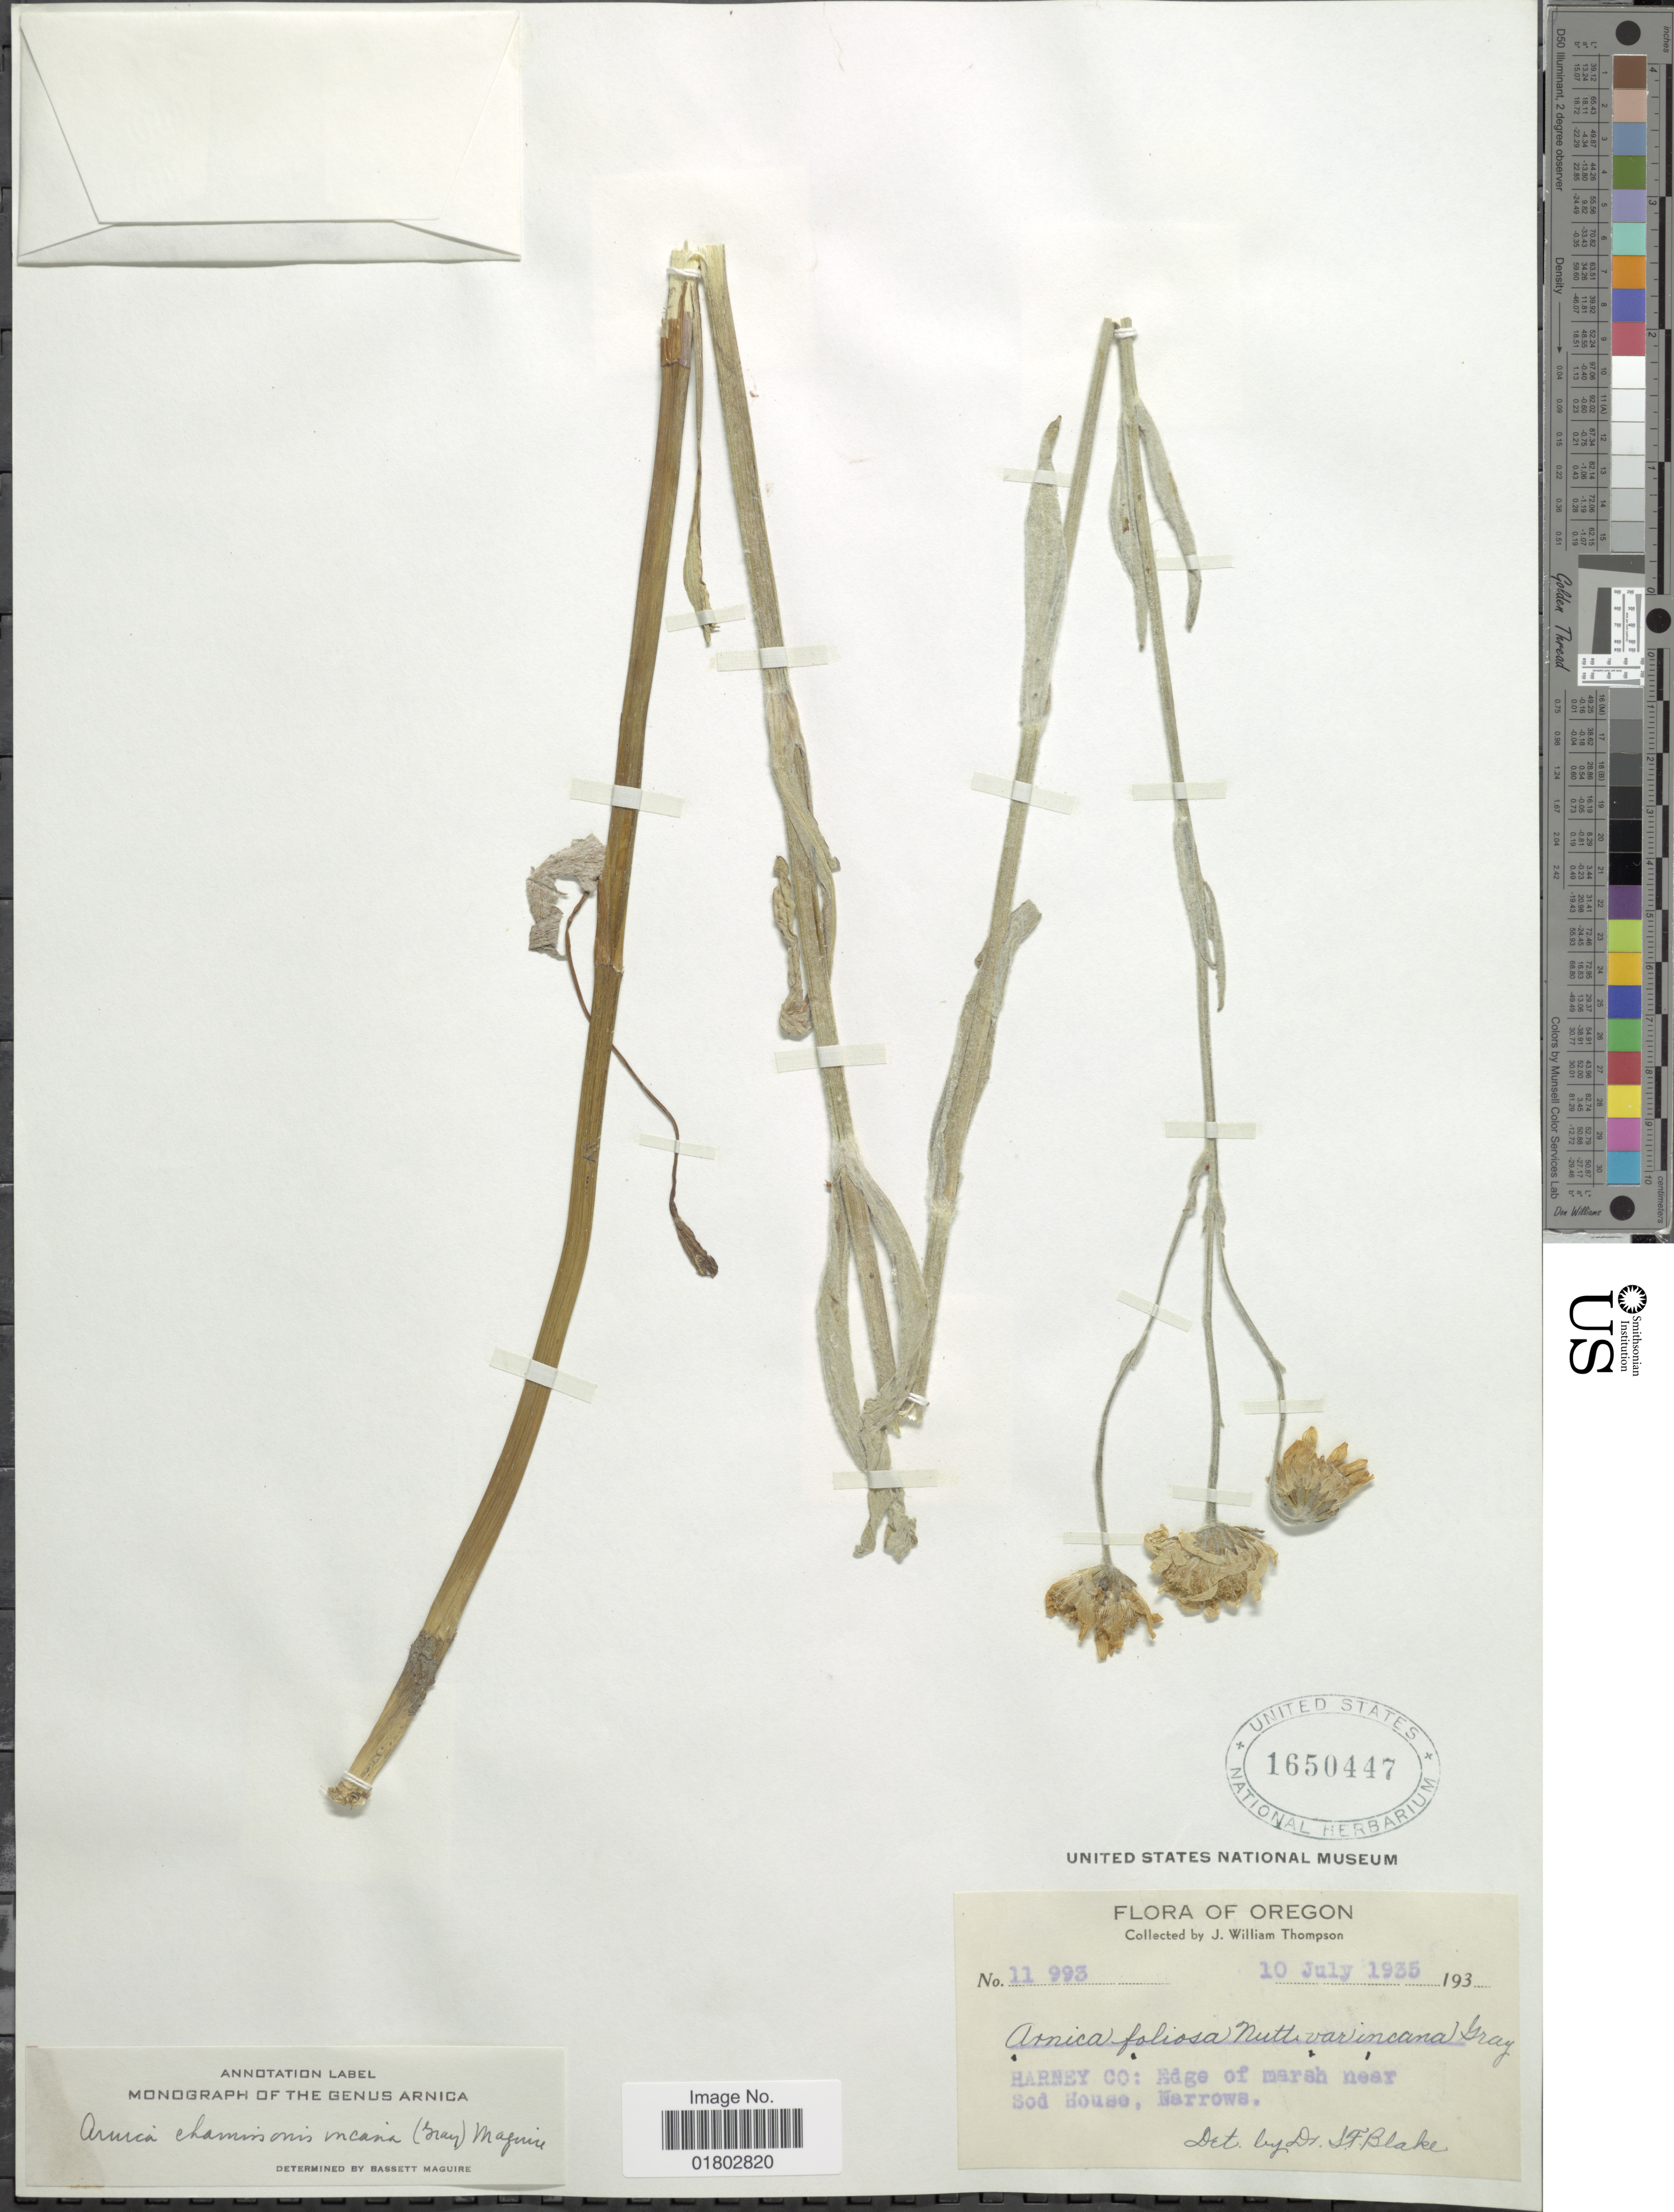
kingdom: Plantae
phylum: Tracheophyta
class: Magnoliopsida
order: Asterales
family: Asteraceae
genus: Arnica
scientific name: Arnica chamissonis subsp. incana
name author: (A. Gray) Maguire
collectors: J. W. Thompson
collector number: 11993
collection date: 1935-07-10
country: United States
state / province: Oregon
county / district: Harney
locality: Harney Co: Edge of marsh near Sod House, Narrows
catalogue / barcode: US 1650447